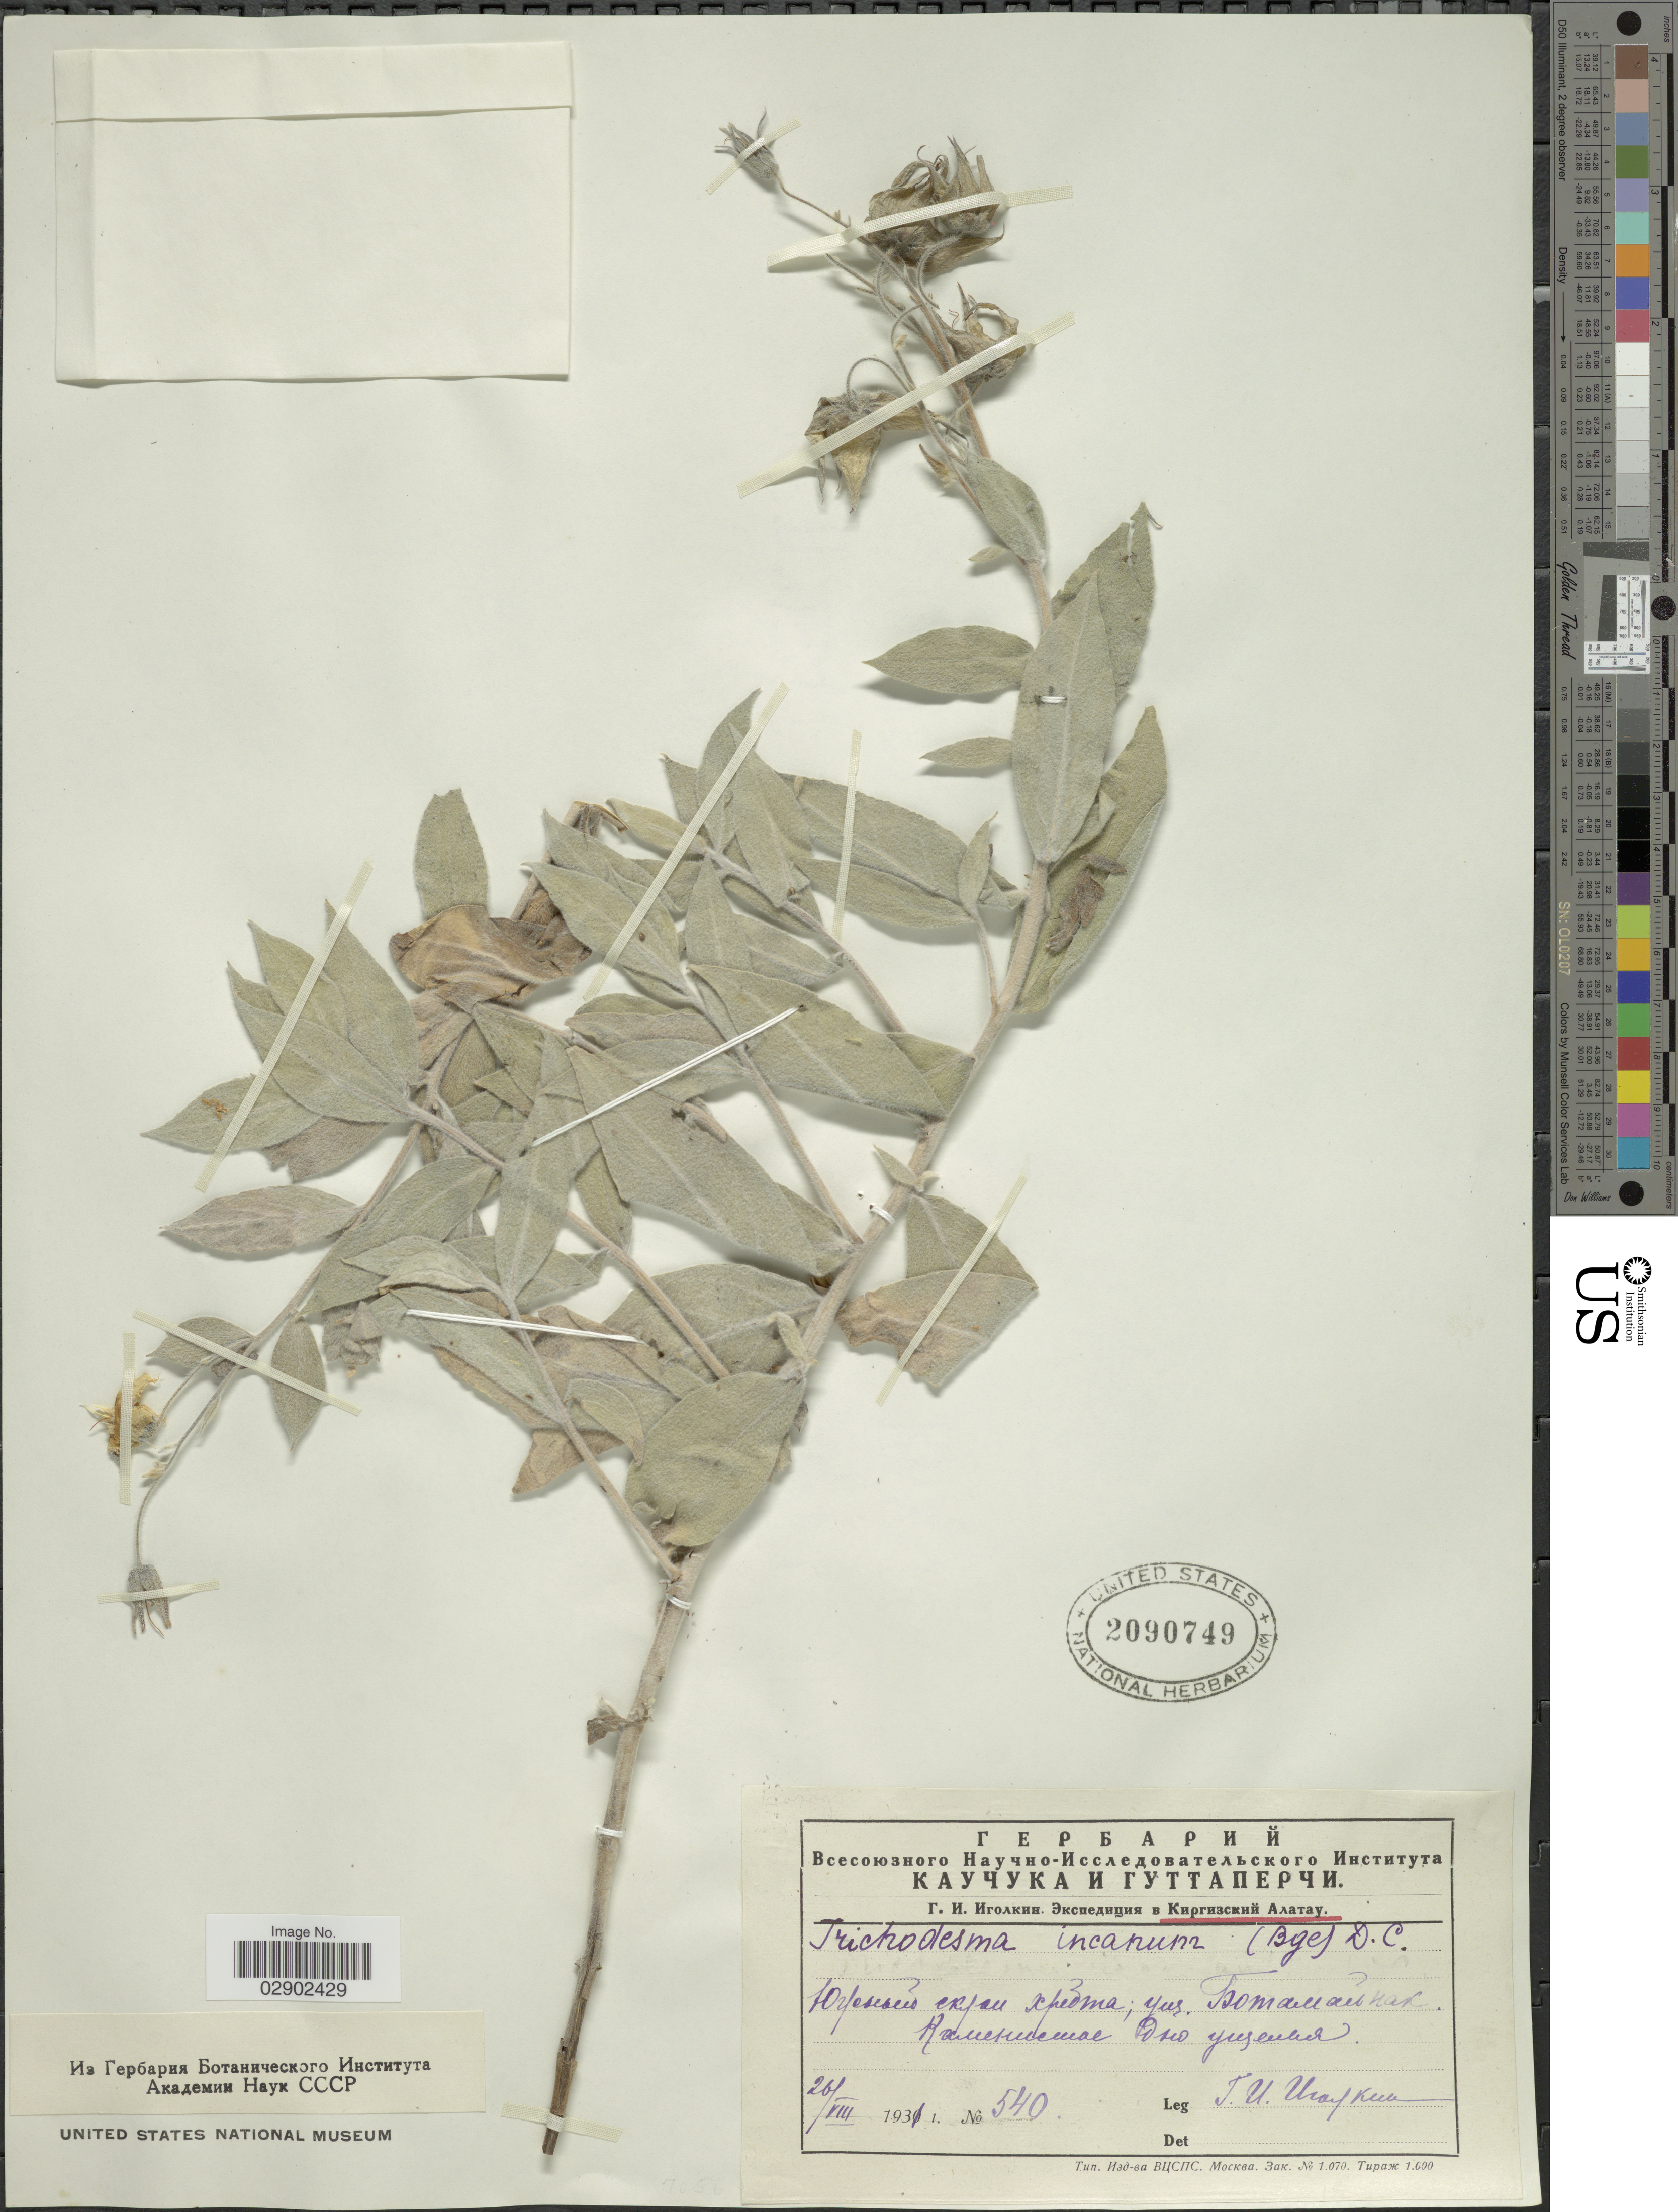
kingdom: Plantae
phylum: Tracheophyta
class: Magnoliopsida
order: Boraginales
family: Boraginaceae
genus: Trichodesma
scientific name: Trichodesma incanum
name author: (Bunge) A. DC.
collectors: G. Igolkin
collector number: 540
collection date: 1931-08-26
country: Kyrgyzstan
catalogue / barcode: US 2090749